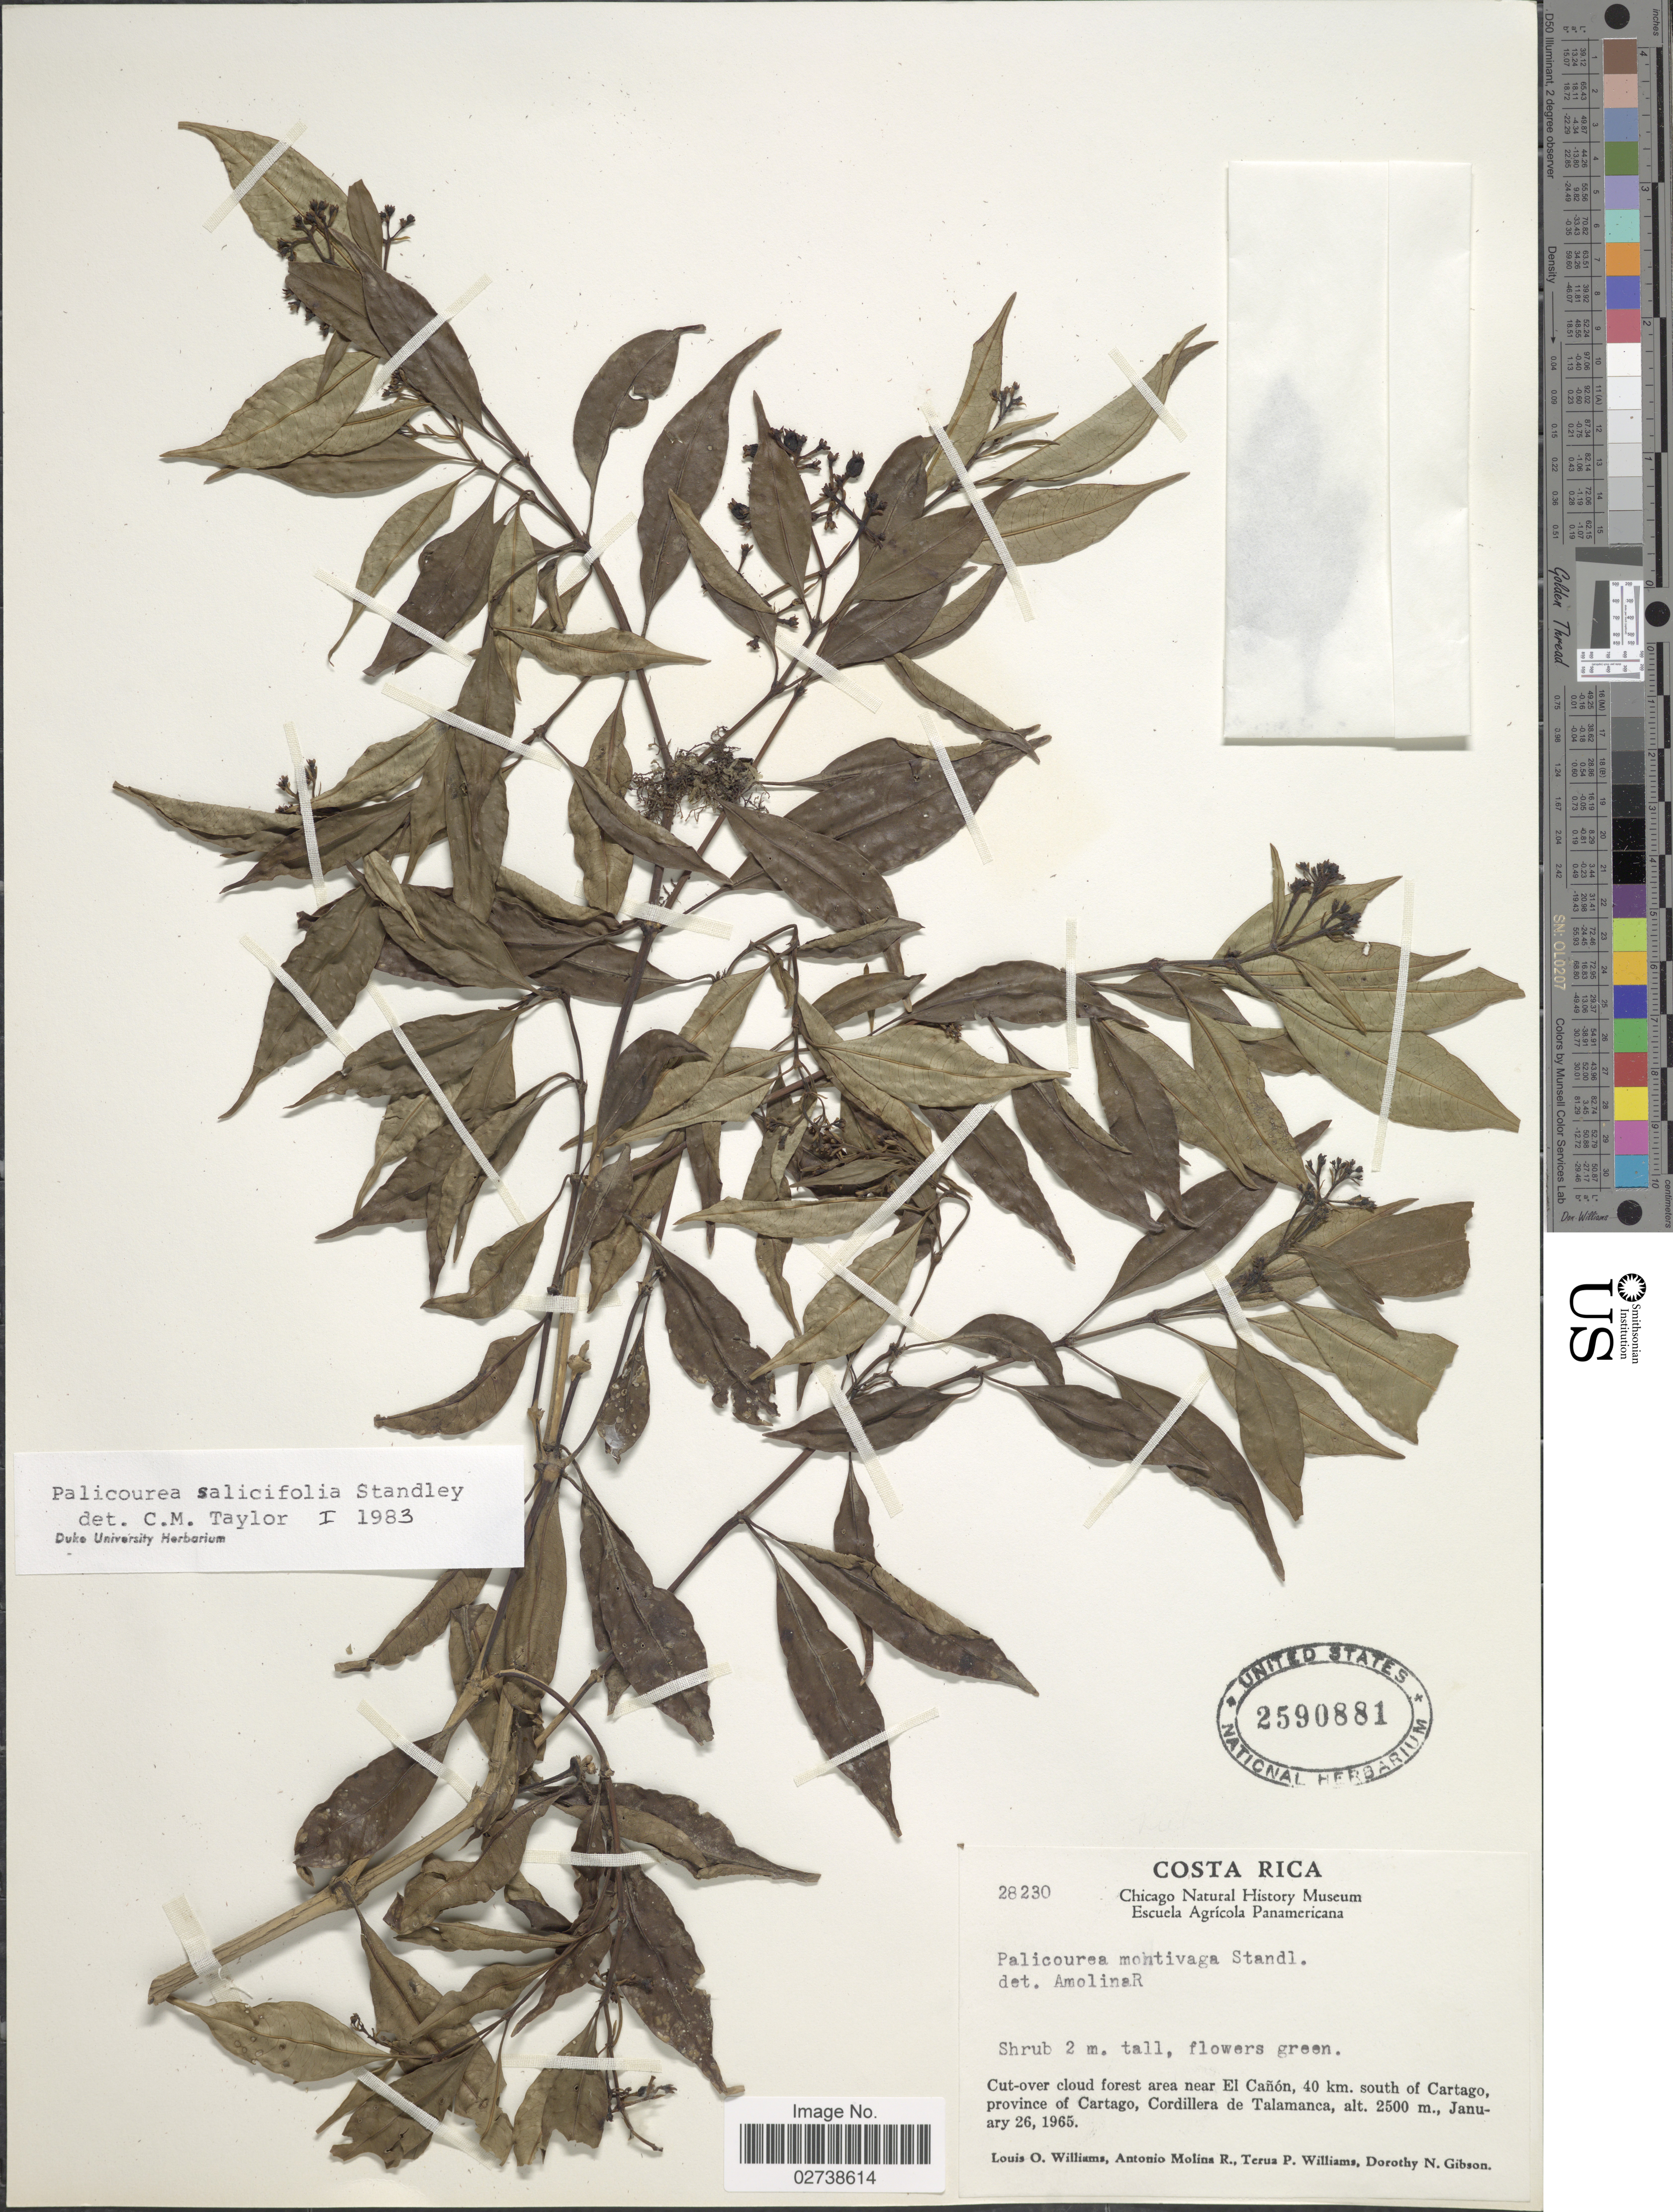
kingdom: Plantae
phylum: Tracheophyta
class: Magnoliopsida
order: Gentianales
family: Rubiaceae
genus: Palicourea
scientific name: Palicourea salicifolia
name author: Standl.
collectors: L. O. Williams, A. Molina R., T. P. Williams & D. N. Gibson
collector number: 28230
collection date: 1965-01-26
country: Costa Rica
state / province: Cartago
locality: Cut-over cloud forest area near El Cañón, 40 km south of Cartago, Cordillera de Talamanca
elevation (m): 2500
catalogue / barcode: US 2590881